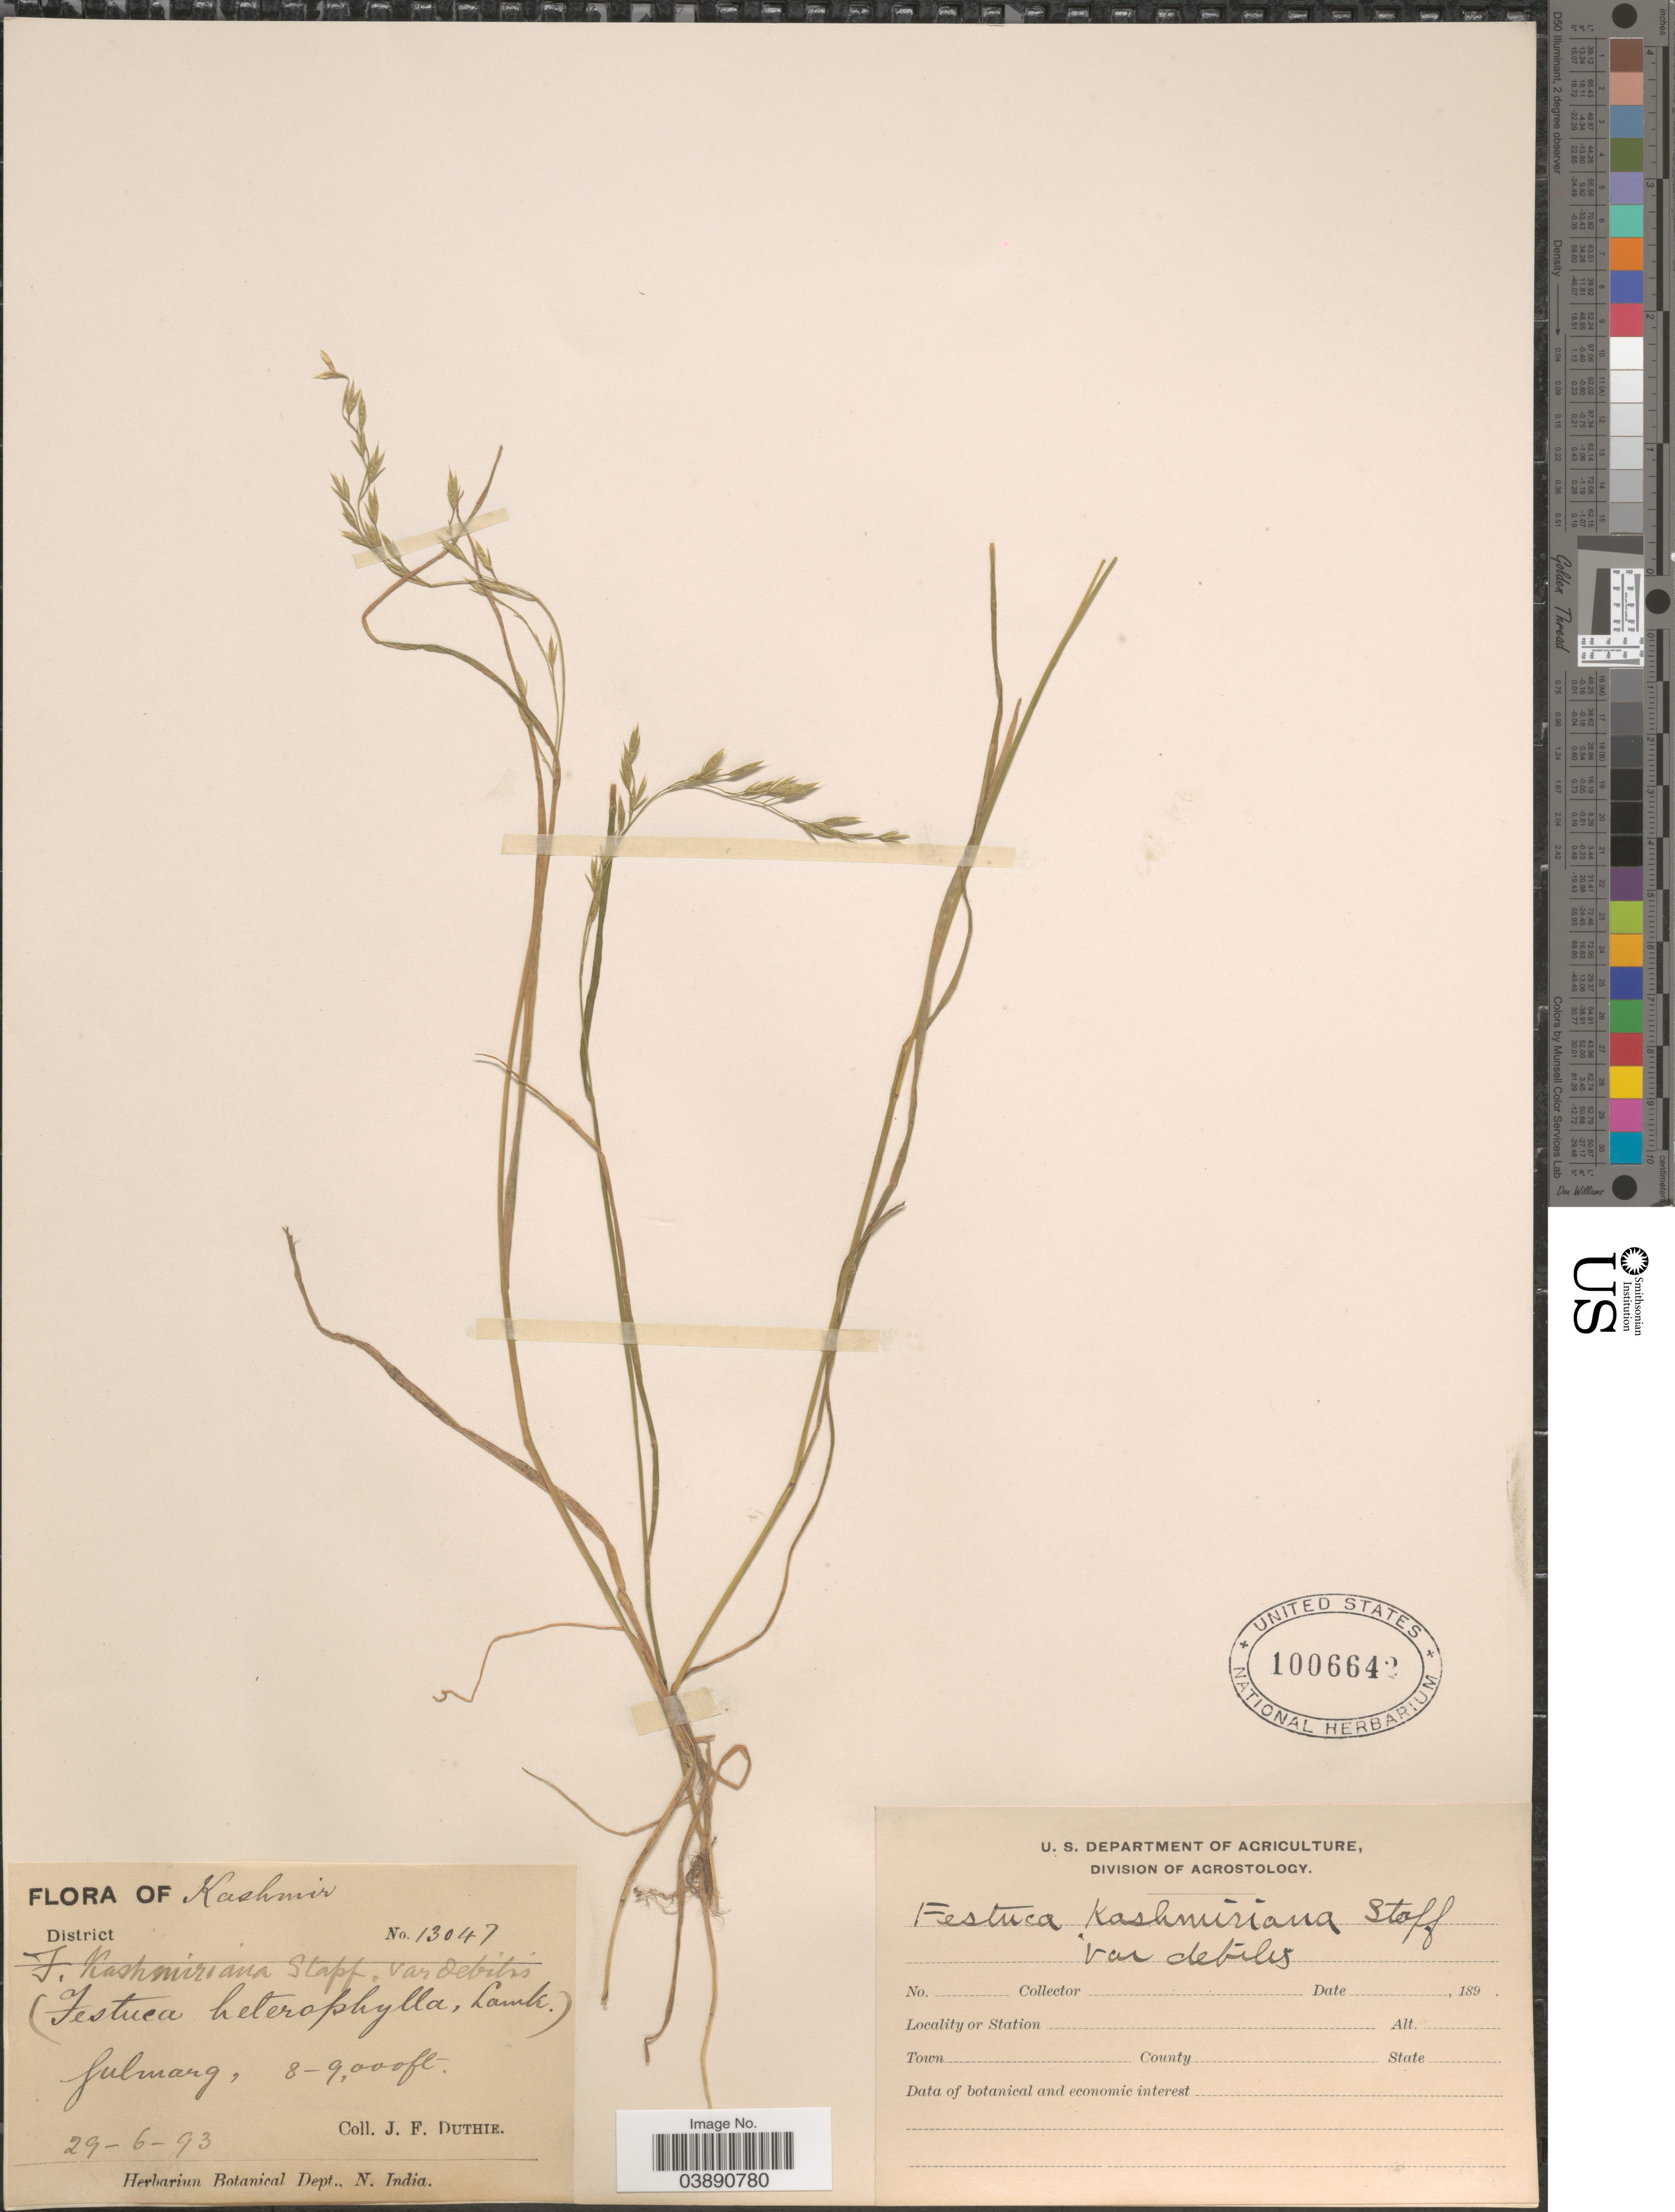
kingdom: Plantae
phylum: Tracheophyta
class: Liliopsida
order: Poales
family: Poaceae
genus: Festuca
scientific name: Festuca kashmiriana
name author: Stapf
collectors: J. F. Duthie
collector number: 13047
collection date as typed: Transcribed d/m/y: 29/6/93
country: India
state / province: Jammu and Kashmir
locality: Kashmir. Gulmarg.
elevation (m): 2438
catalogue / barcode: US 1006642